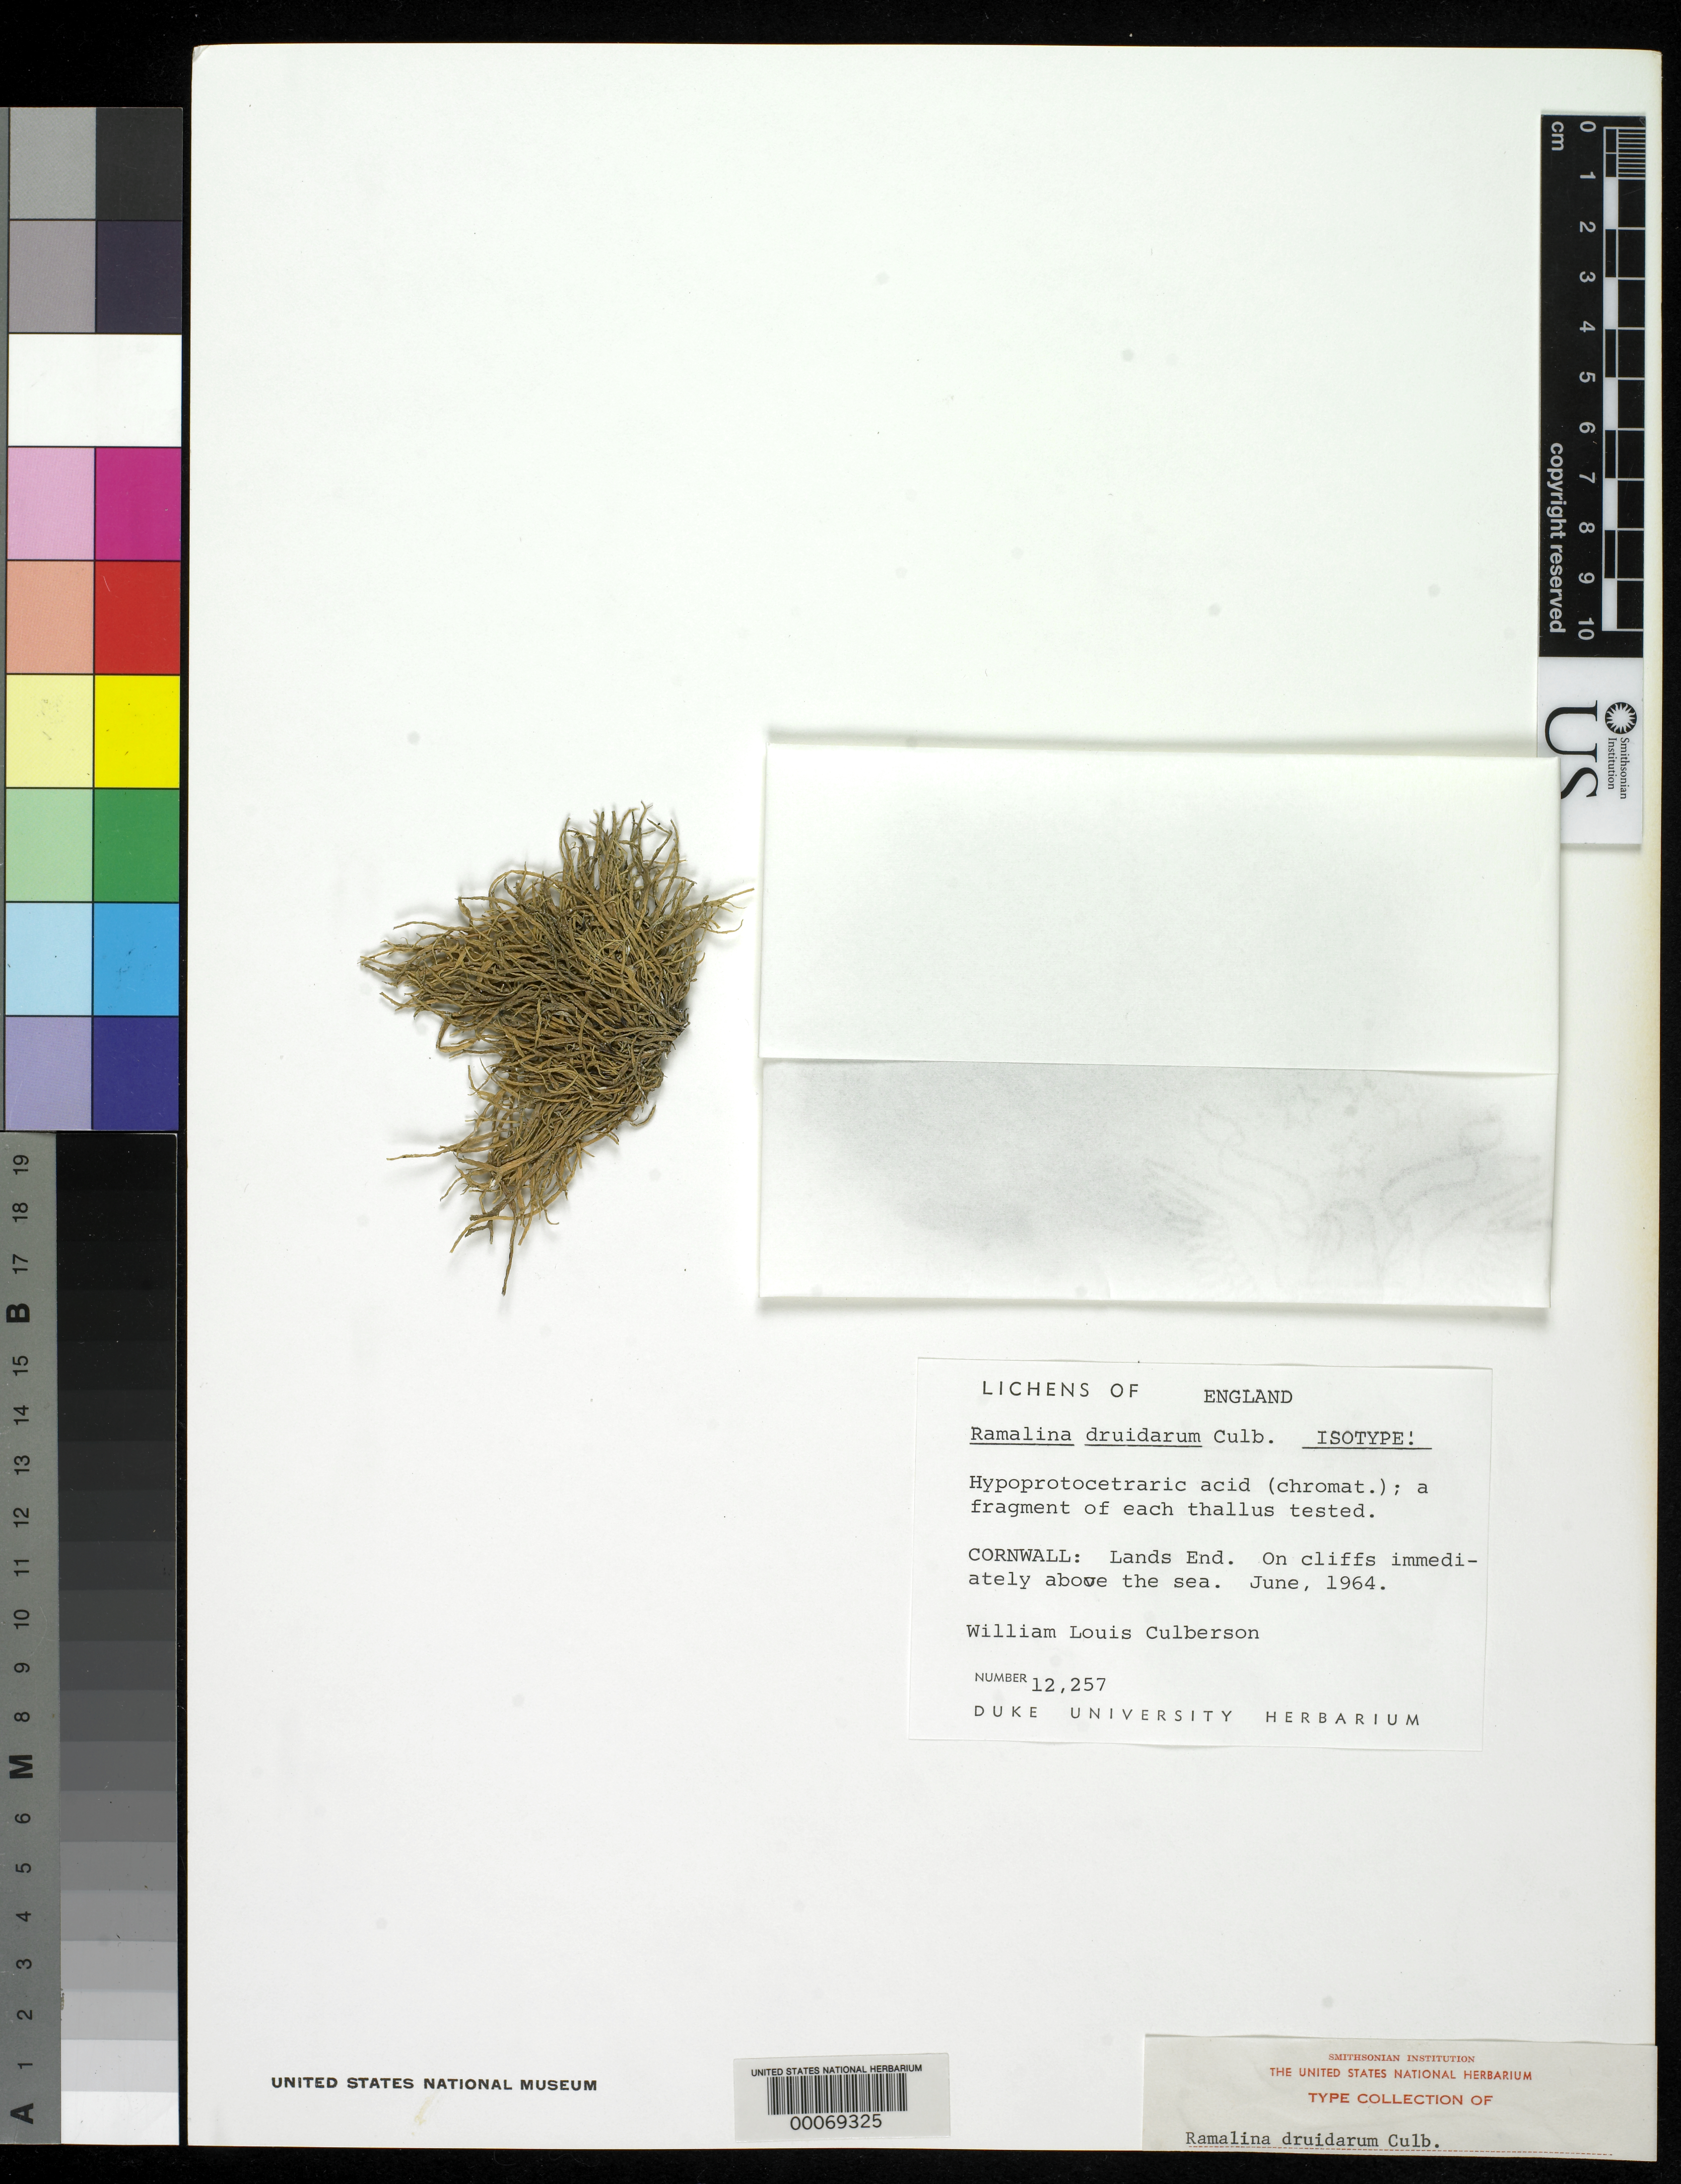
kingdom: Fungi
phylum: Ascomycota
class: Lecanoromycetes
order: Lecanorales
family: Ramalinaceae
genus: Ramalina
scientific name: Ramalina druidarum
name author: W.L. Culb.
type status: Isotype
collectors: W. Culberson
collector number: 12257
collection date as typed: Jun 1964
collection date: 1964-06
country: United Kingdom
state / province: England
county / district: Cornwall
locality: Lands End.